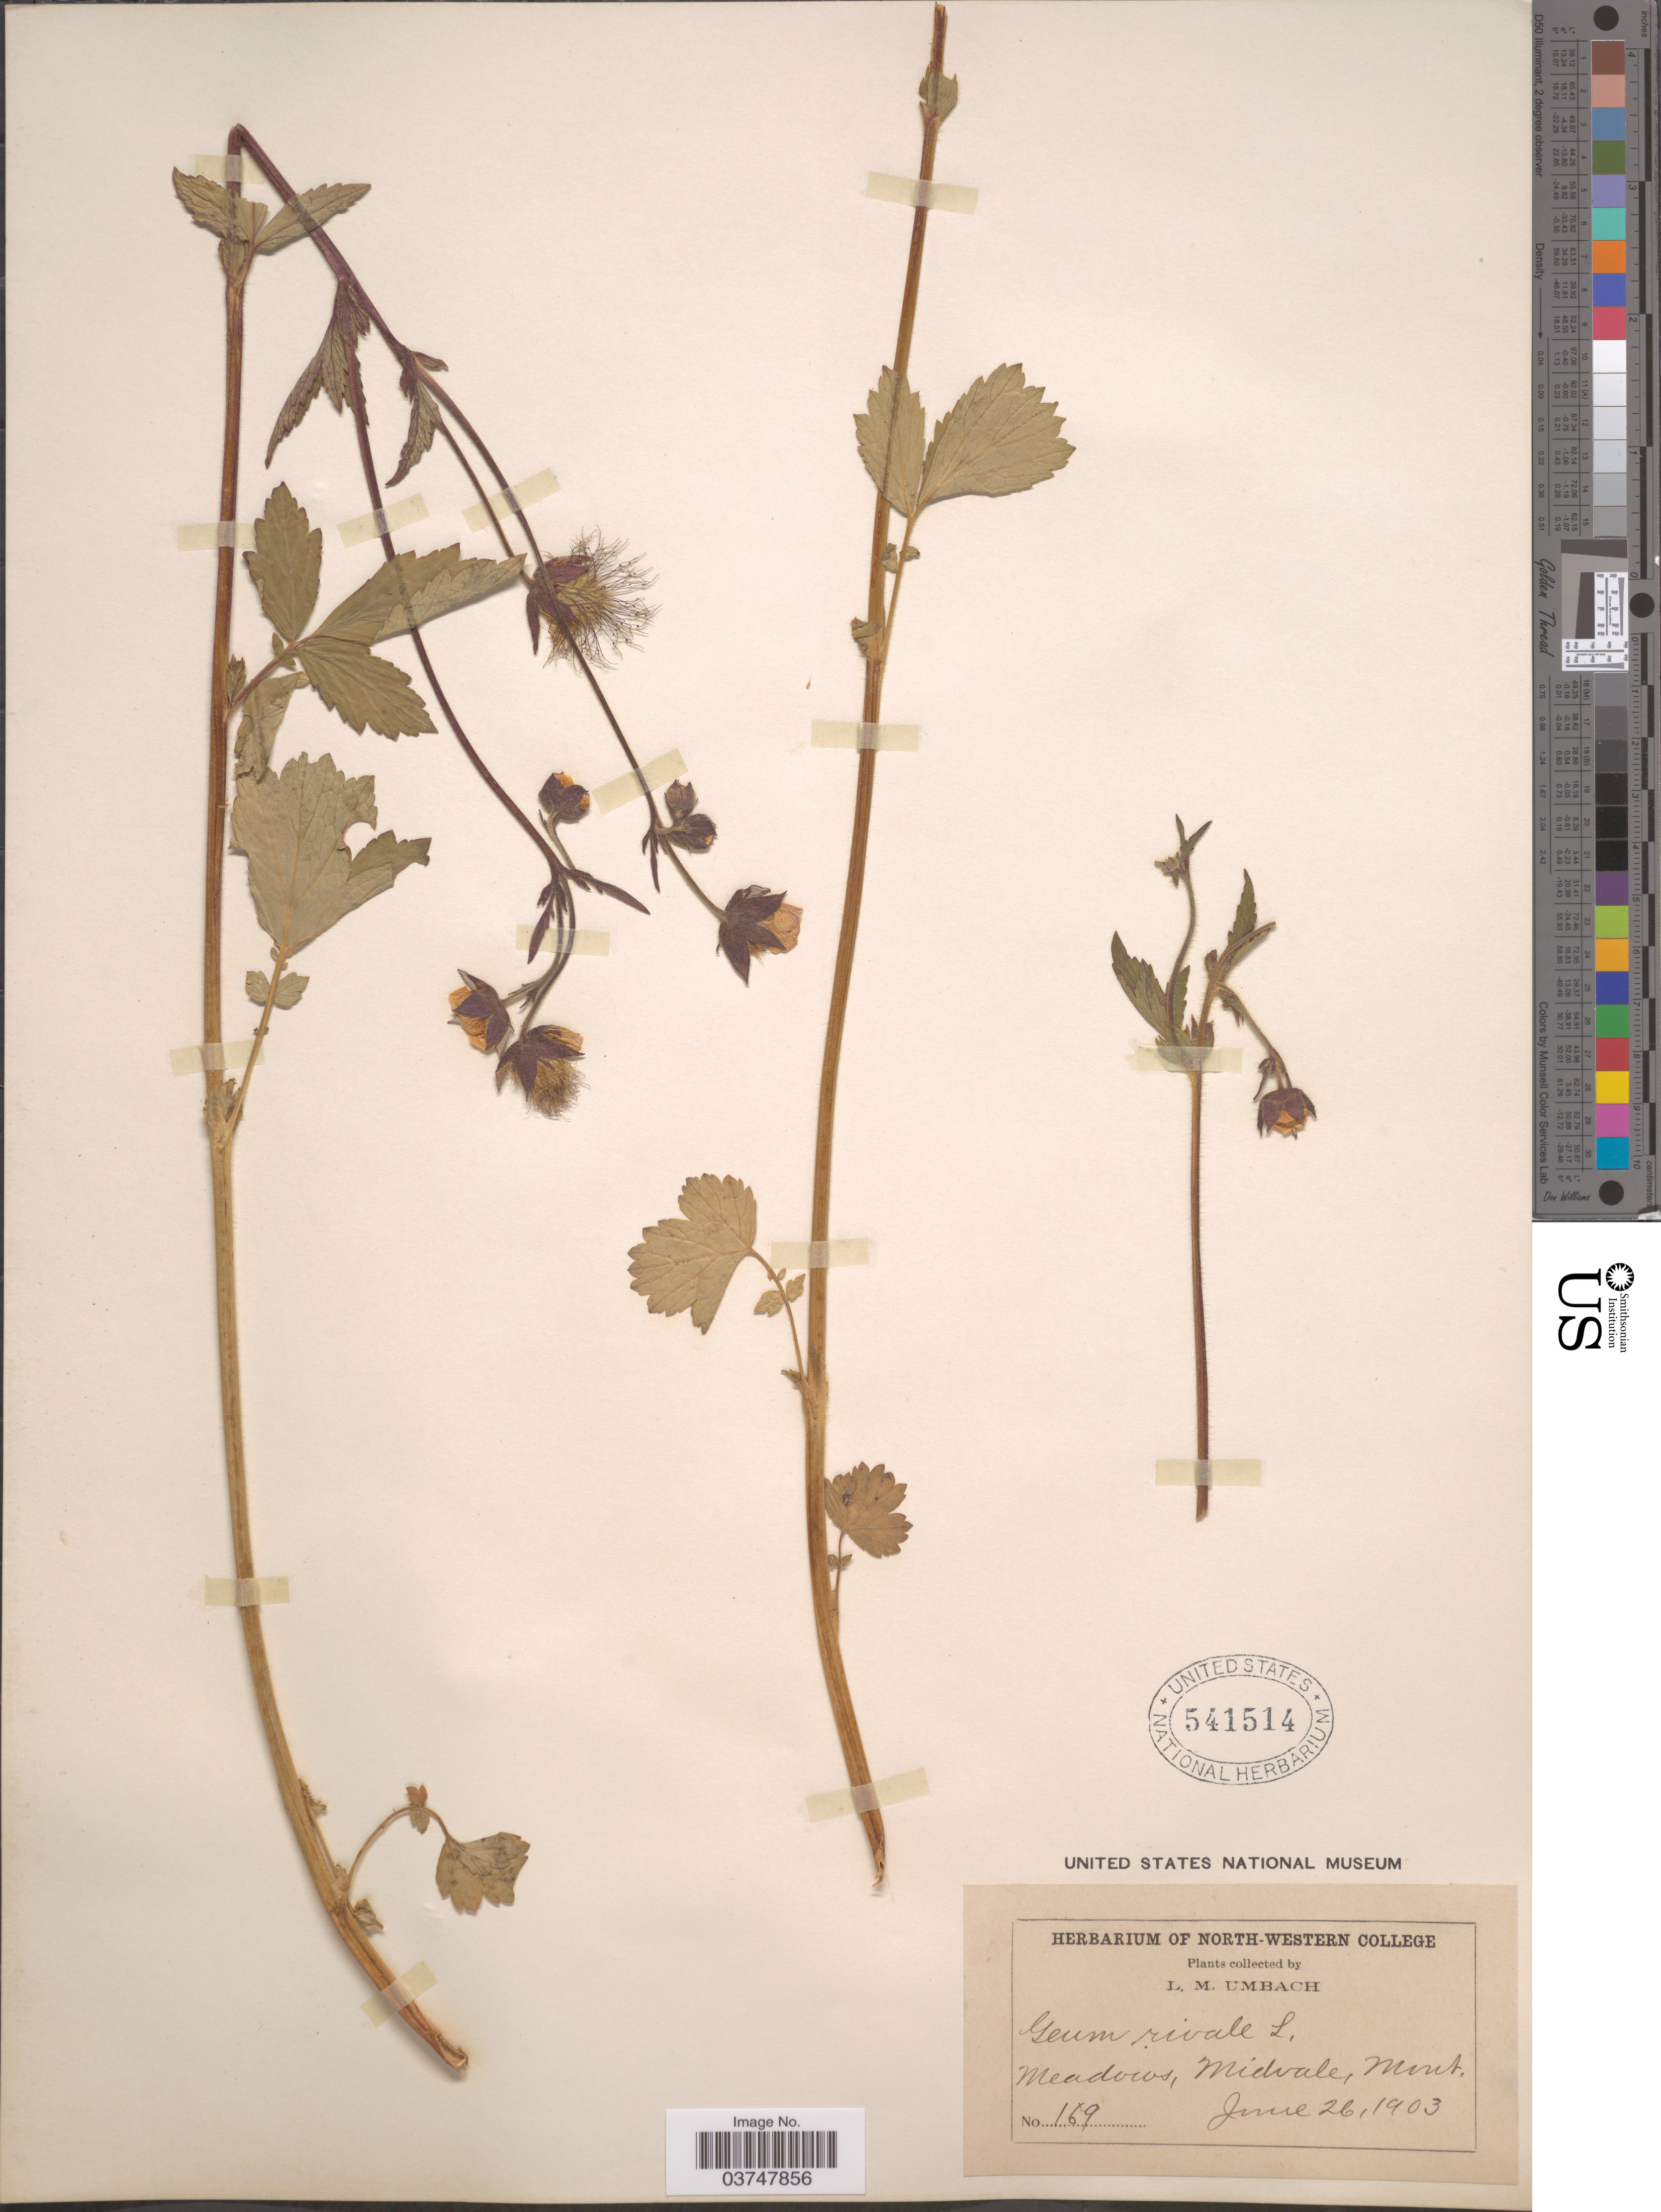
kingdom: Plantae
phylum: Tracheophyta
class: Magnoliopsida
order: Rosales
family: Rosaceae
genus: Geum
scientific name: Geum rivale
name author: L.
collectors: L. M. Umbach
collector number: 169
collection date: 1903-06-26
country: United States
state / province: Montana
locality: Meadows, Midvale.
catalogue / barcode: US 541514